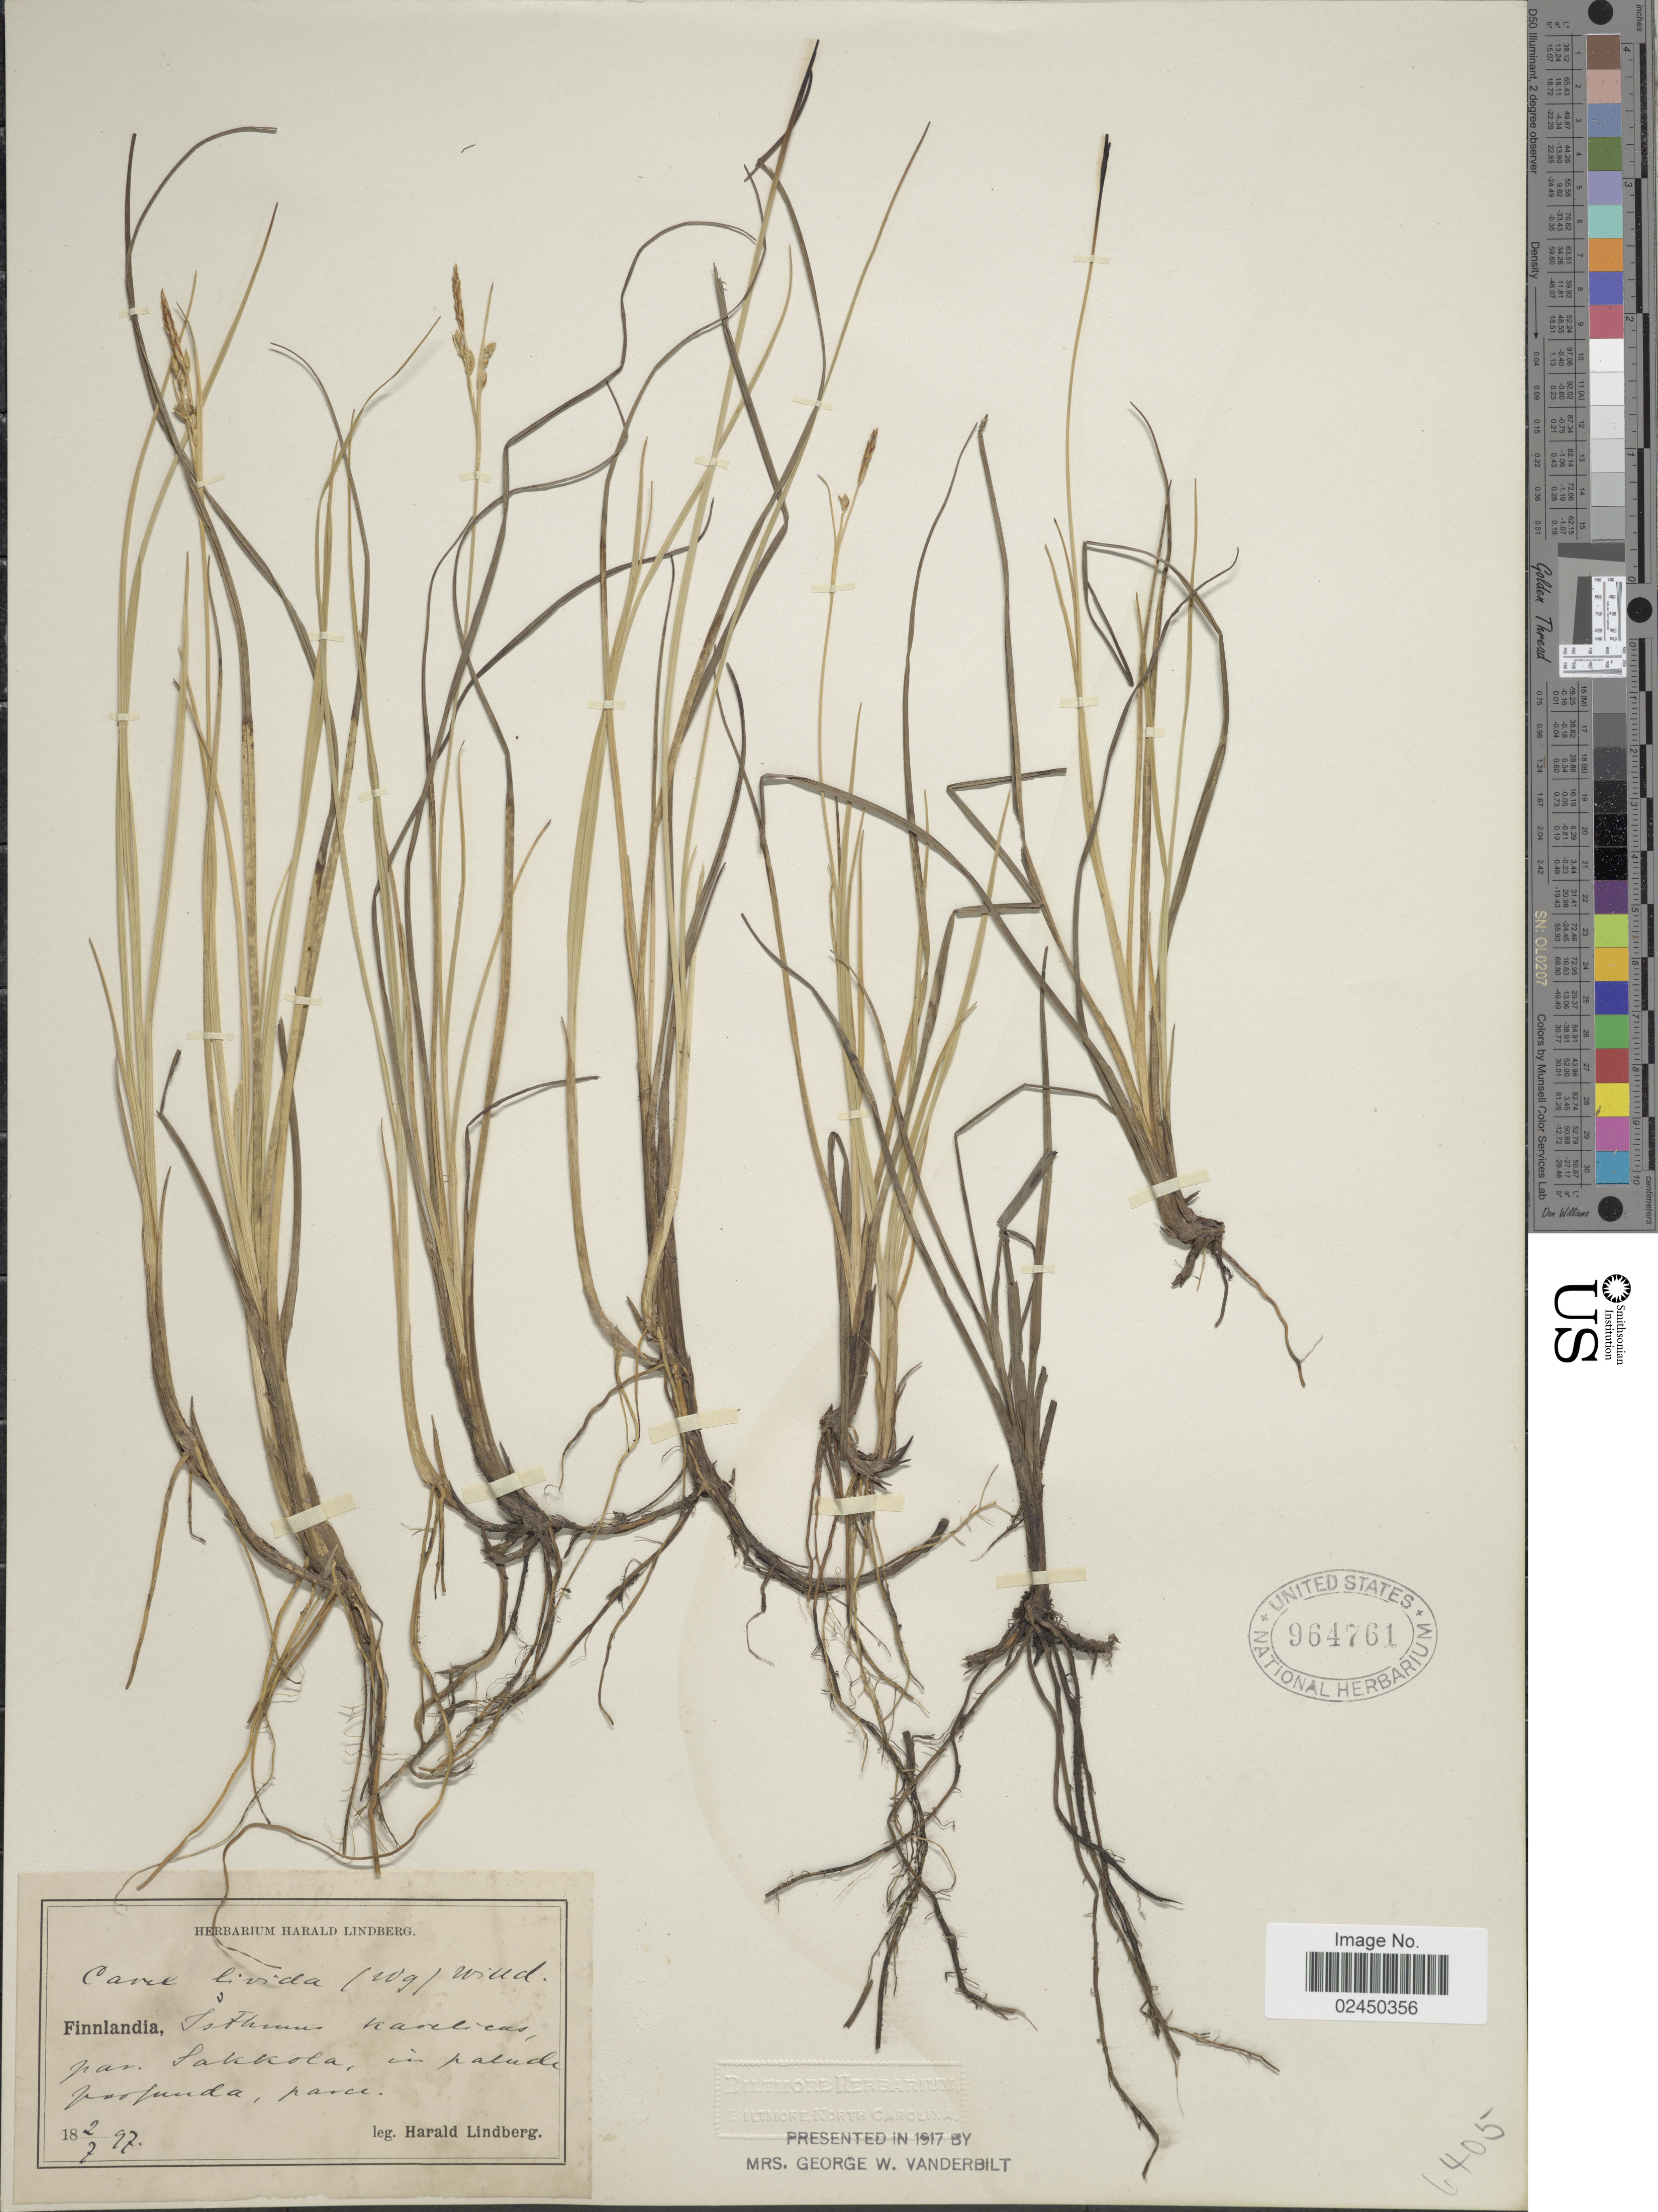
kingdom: Plantae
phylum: Tracheophyta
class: Liliopsida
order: Poales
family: Cyperaceae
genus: Carex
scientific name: Carex livida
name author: (Wahlenb.) Willd.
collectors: H. Lindberg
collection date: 1897-07-02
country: Finland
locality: Finnlandia, Isthmus Karelicus par., Sakkola in palude poofunda parce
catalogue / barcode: US 964761